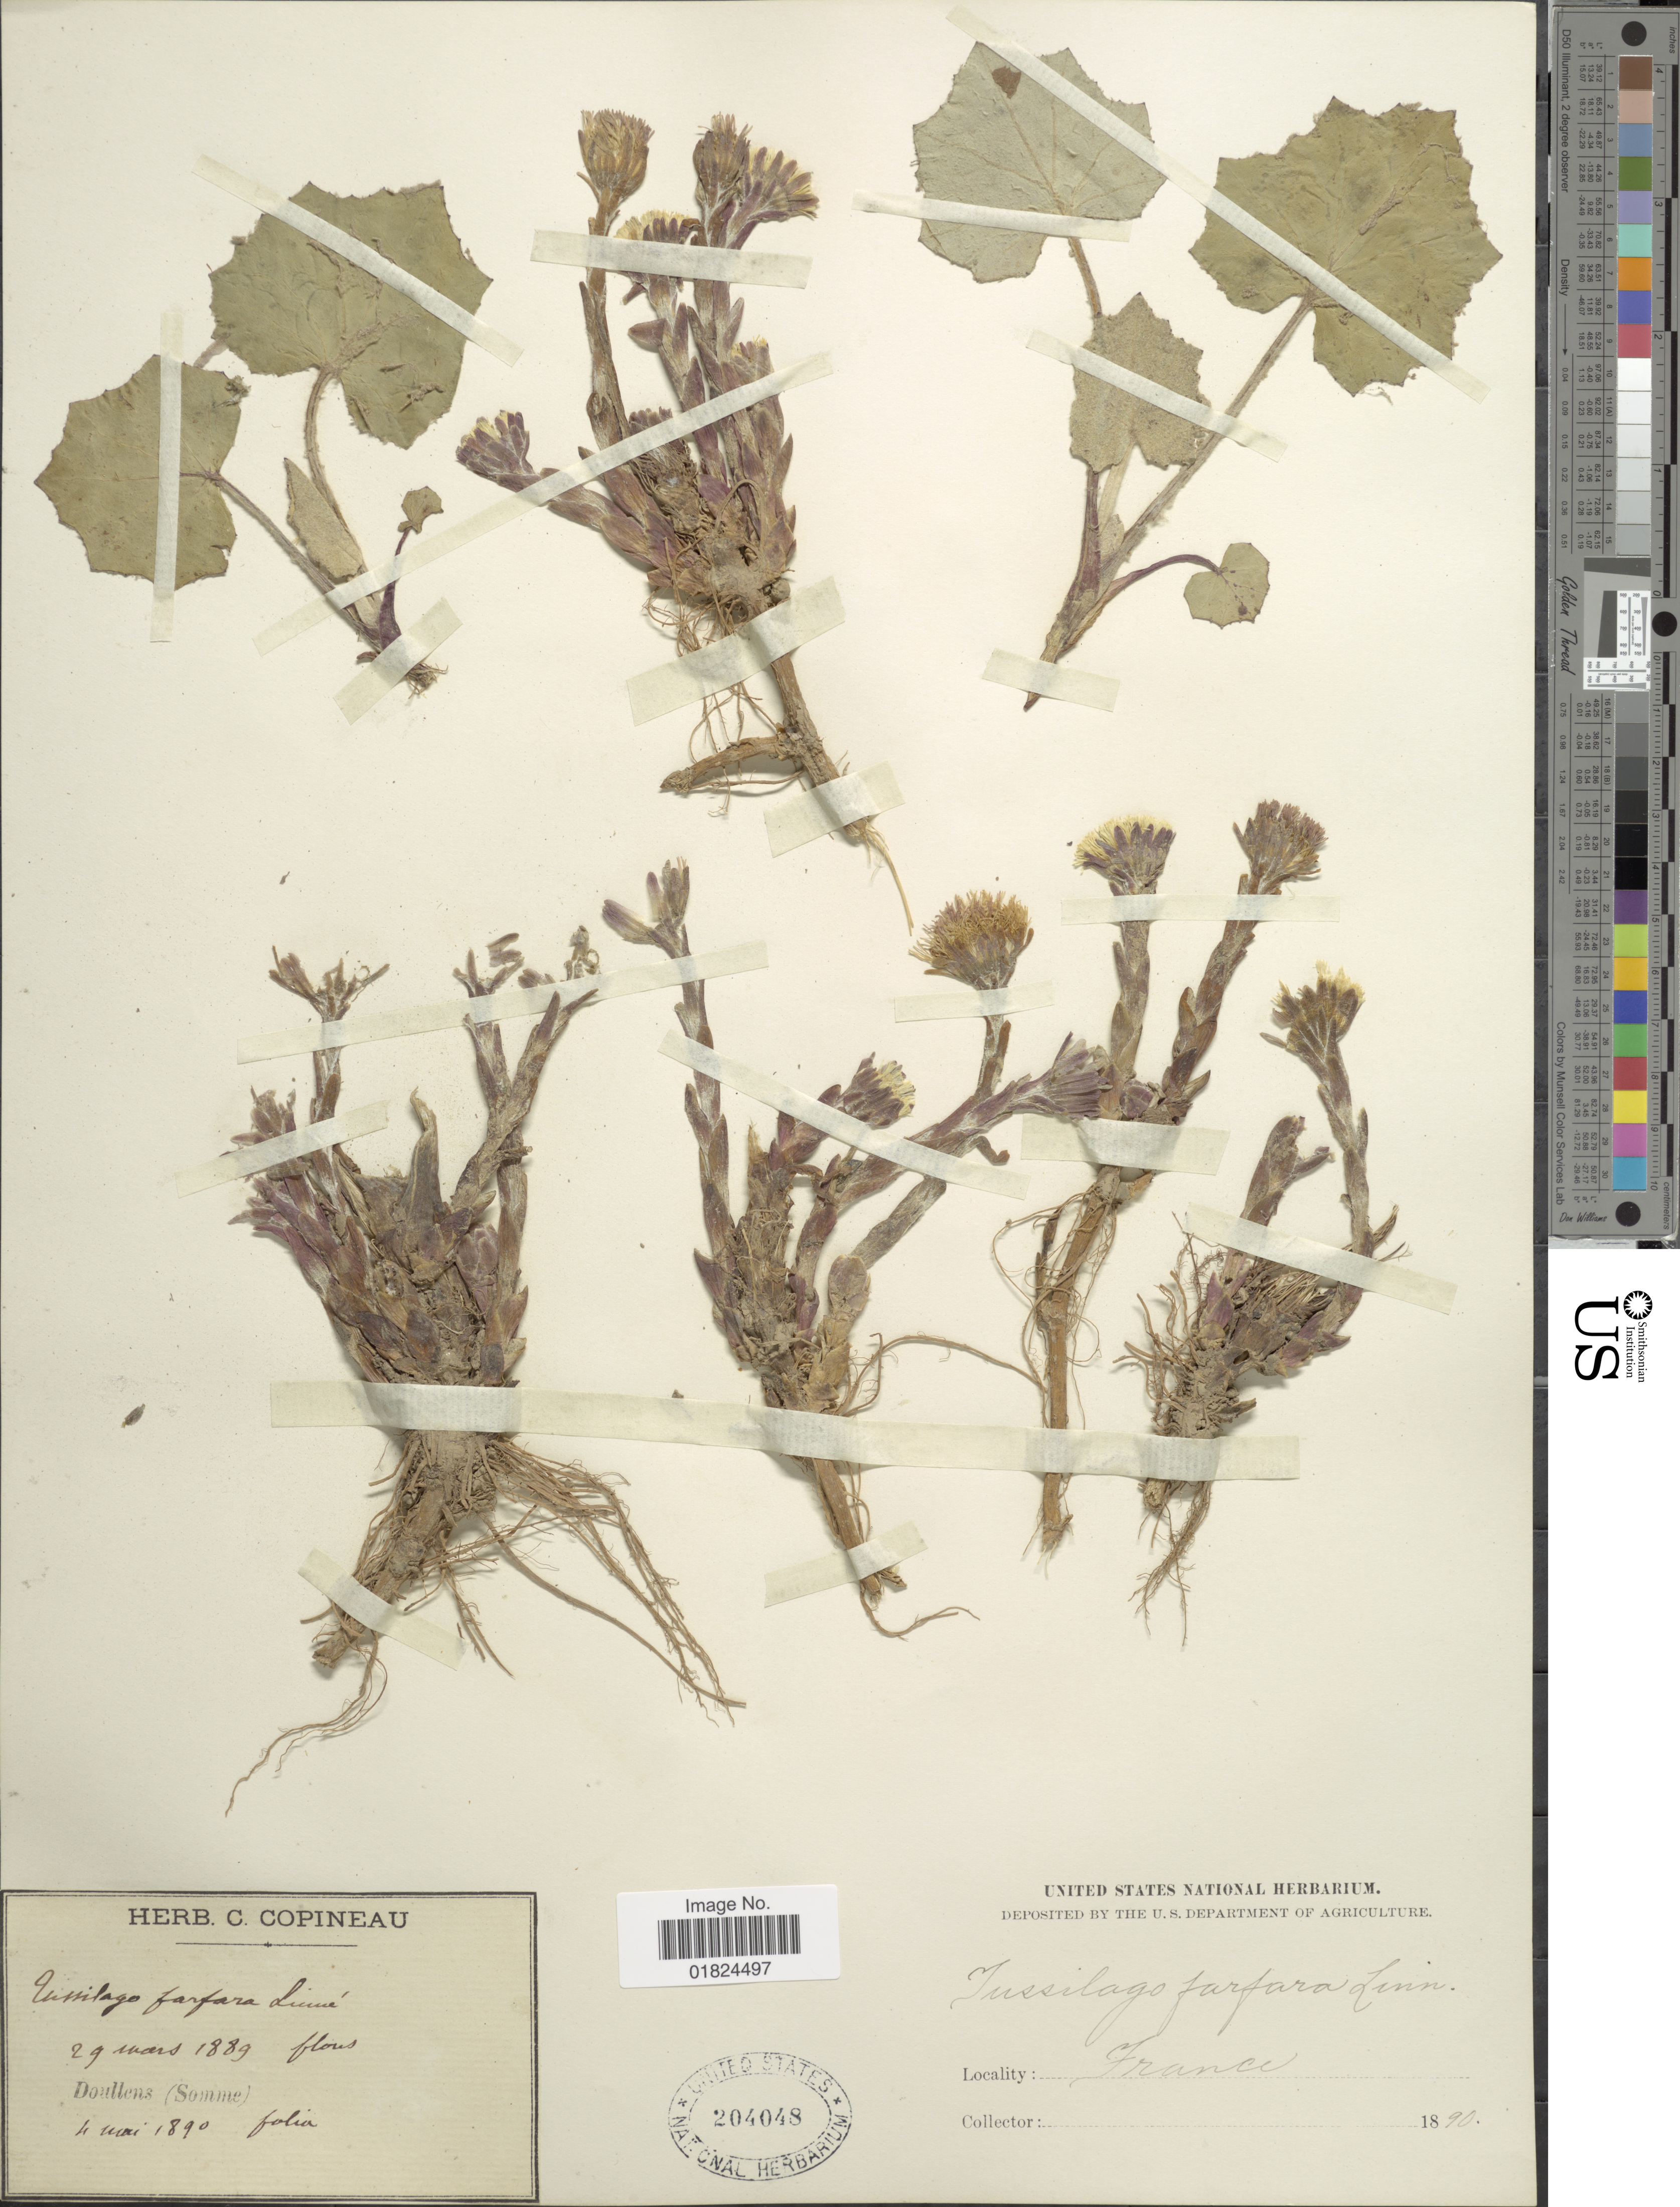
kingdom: Plantae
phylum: Tracheophyta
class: Magnoliopsida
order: Asterales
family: Asteraceae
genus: Tussilago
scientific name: Tussilago farfara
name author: L.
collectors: ex herb. C. Copineau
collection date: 1889-03-29/1890-05-04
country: France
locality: Doullens (Somme)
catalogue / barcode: US 204048